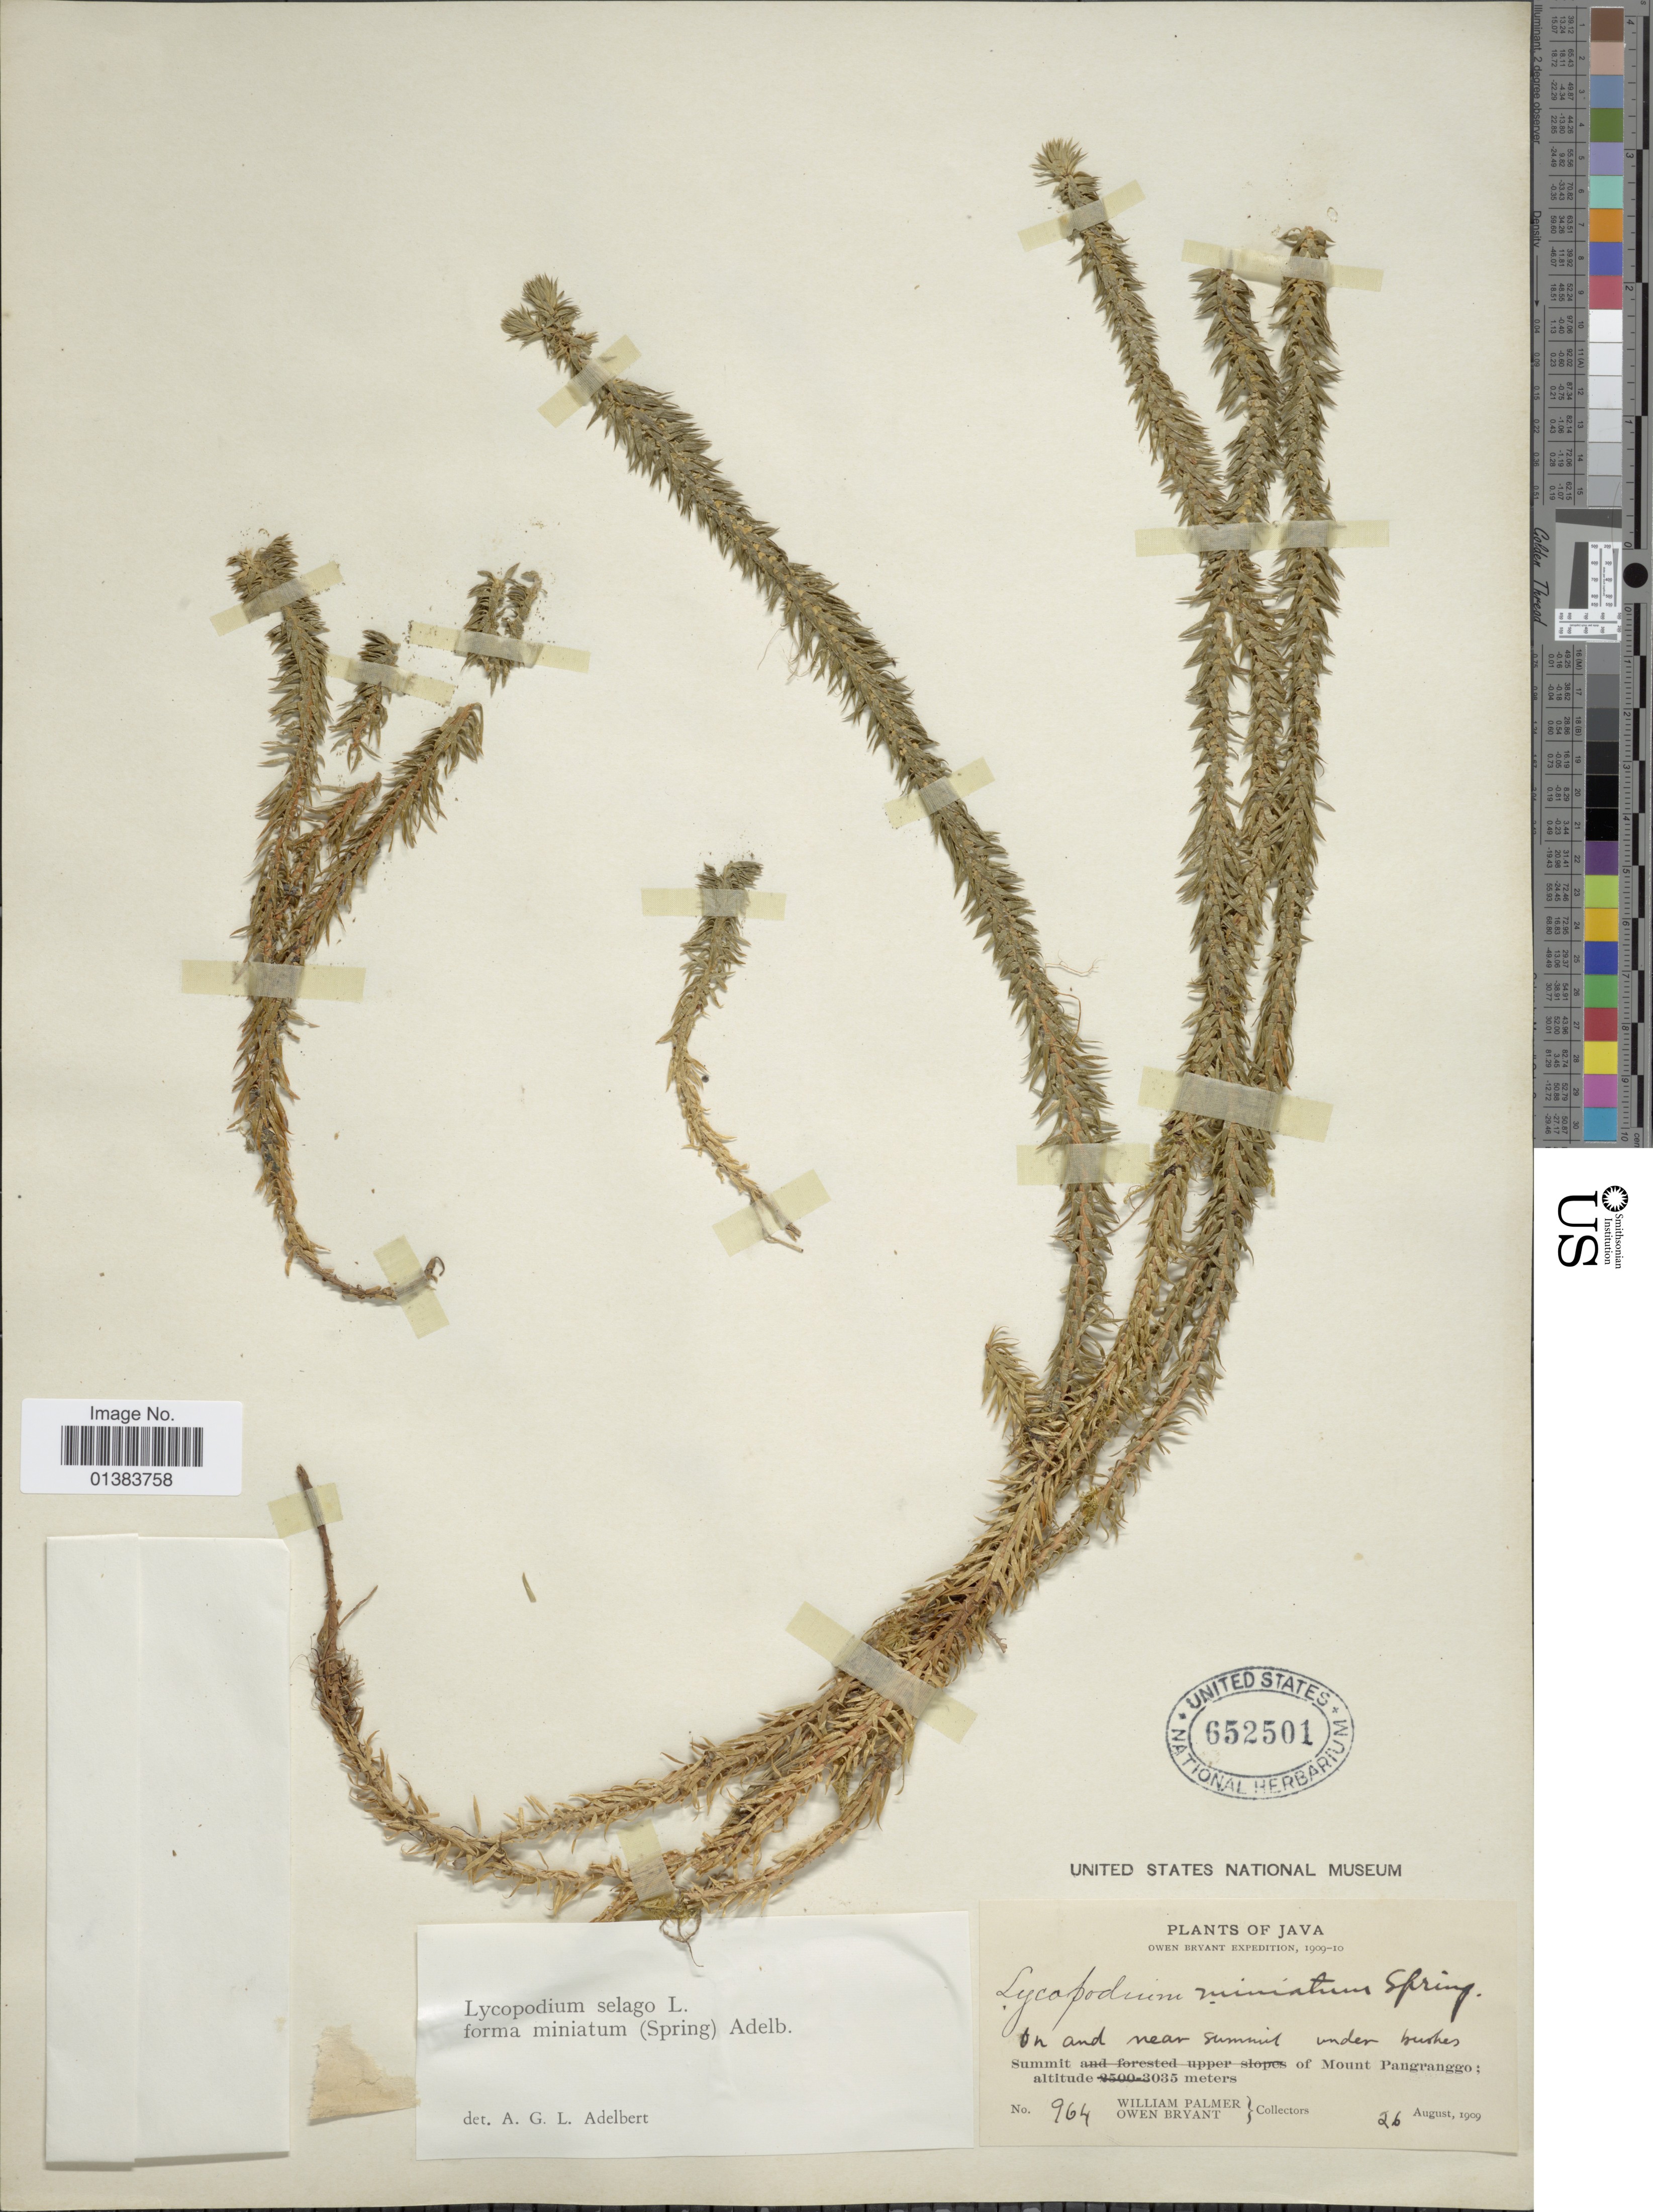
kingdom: Plantae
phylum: Tracheophyta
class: Lycopodiopsida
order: Lycopodiales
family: Lycopodiaceae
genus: Huperzia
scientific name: Huperzia selago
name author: (L.) Bernh. ex Schrank & Mart.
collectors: W. Palmer & O. Bryant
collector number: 964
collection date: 1909-08-26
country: Indonesia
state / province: Java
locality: On and near summit under bushes summit of Mount Pangranggo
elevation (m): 3035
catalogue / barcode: US 652501